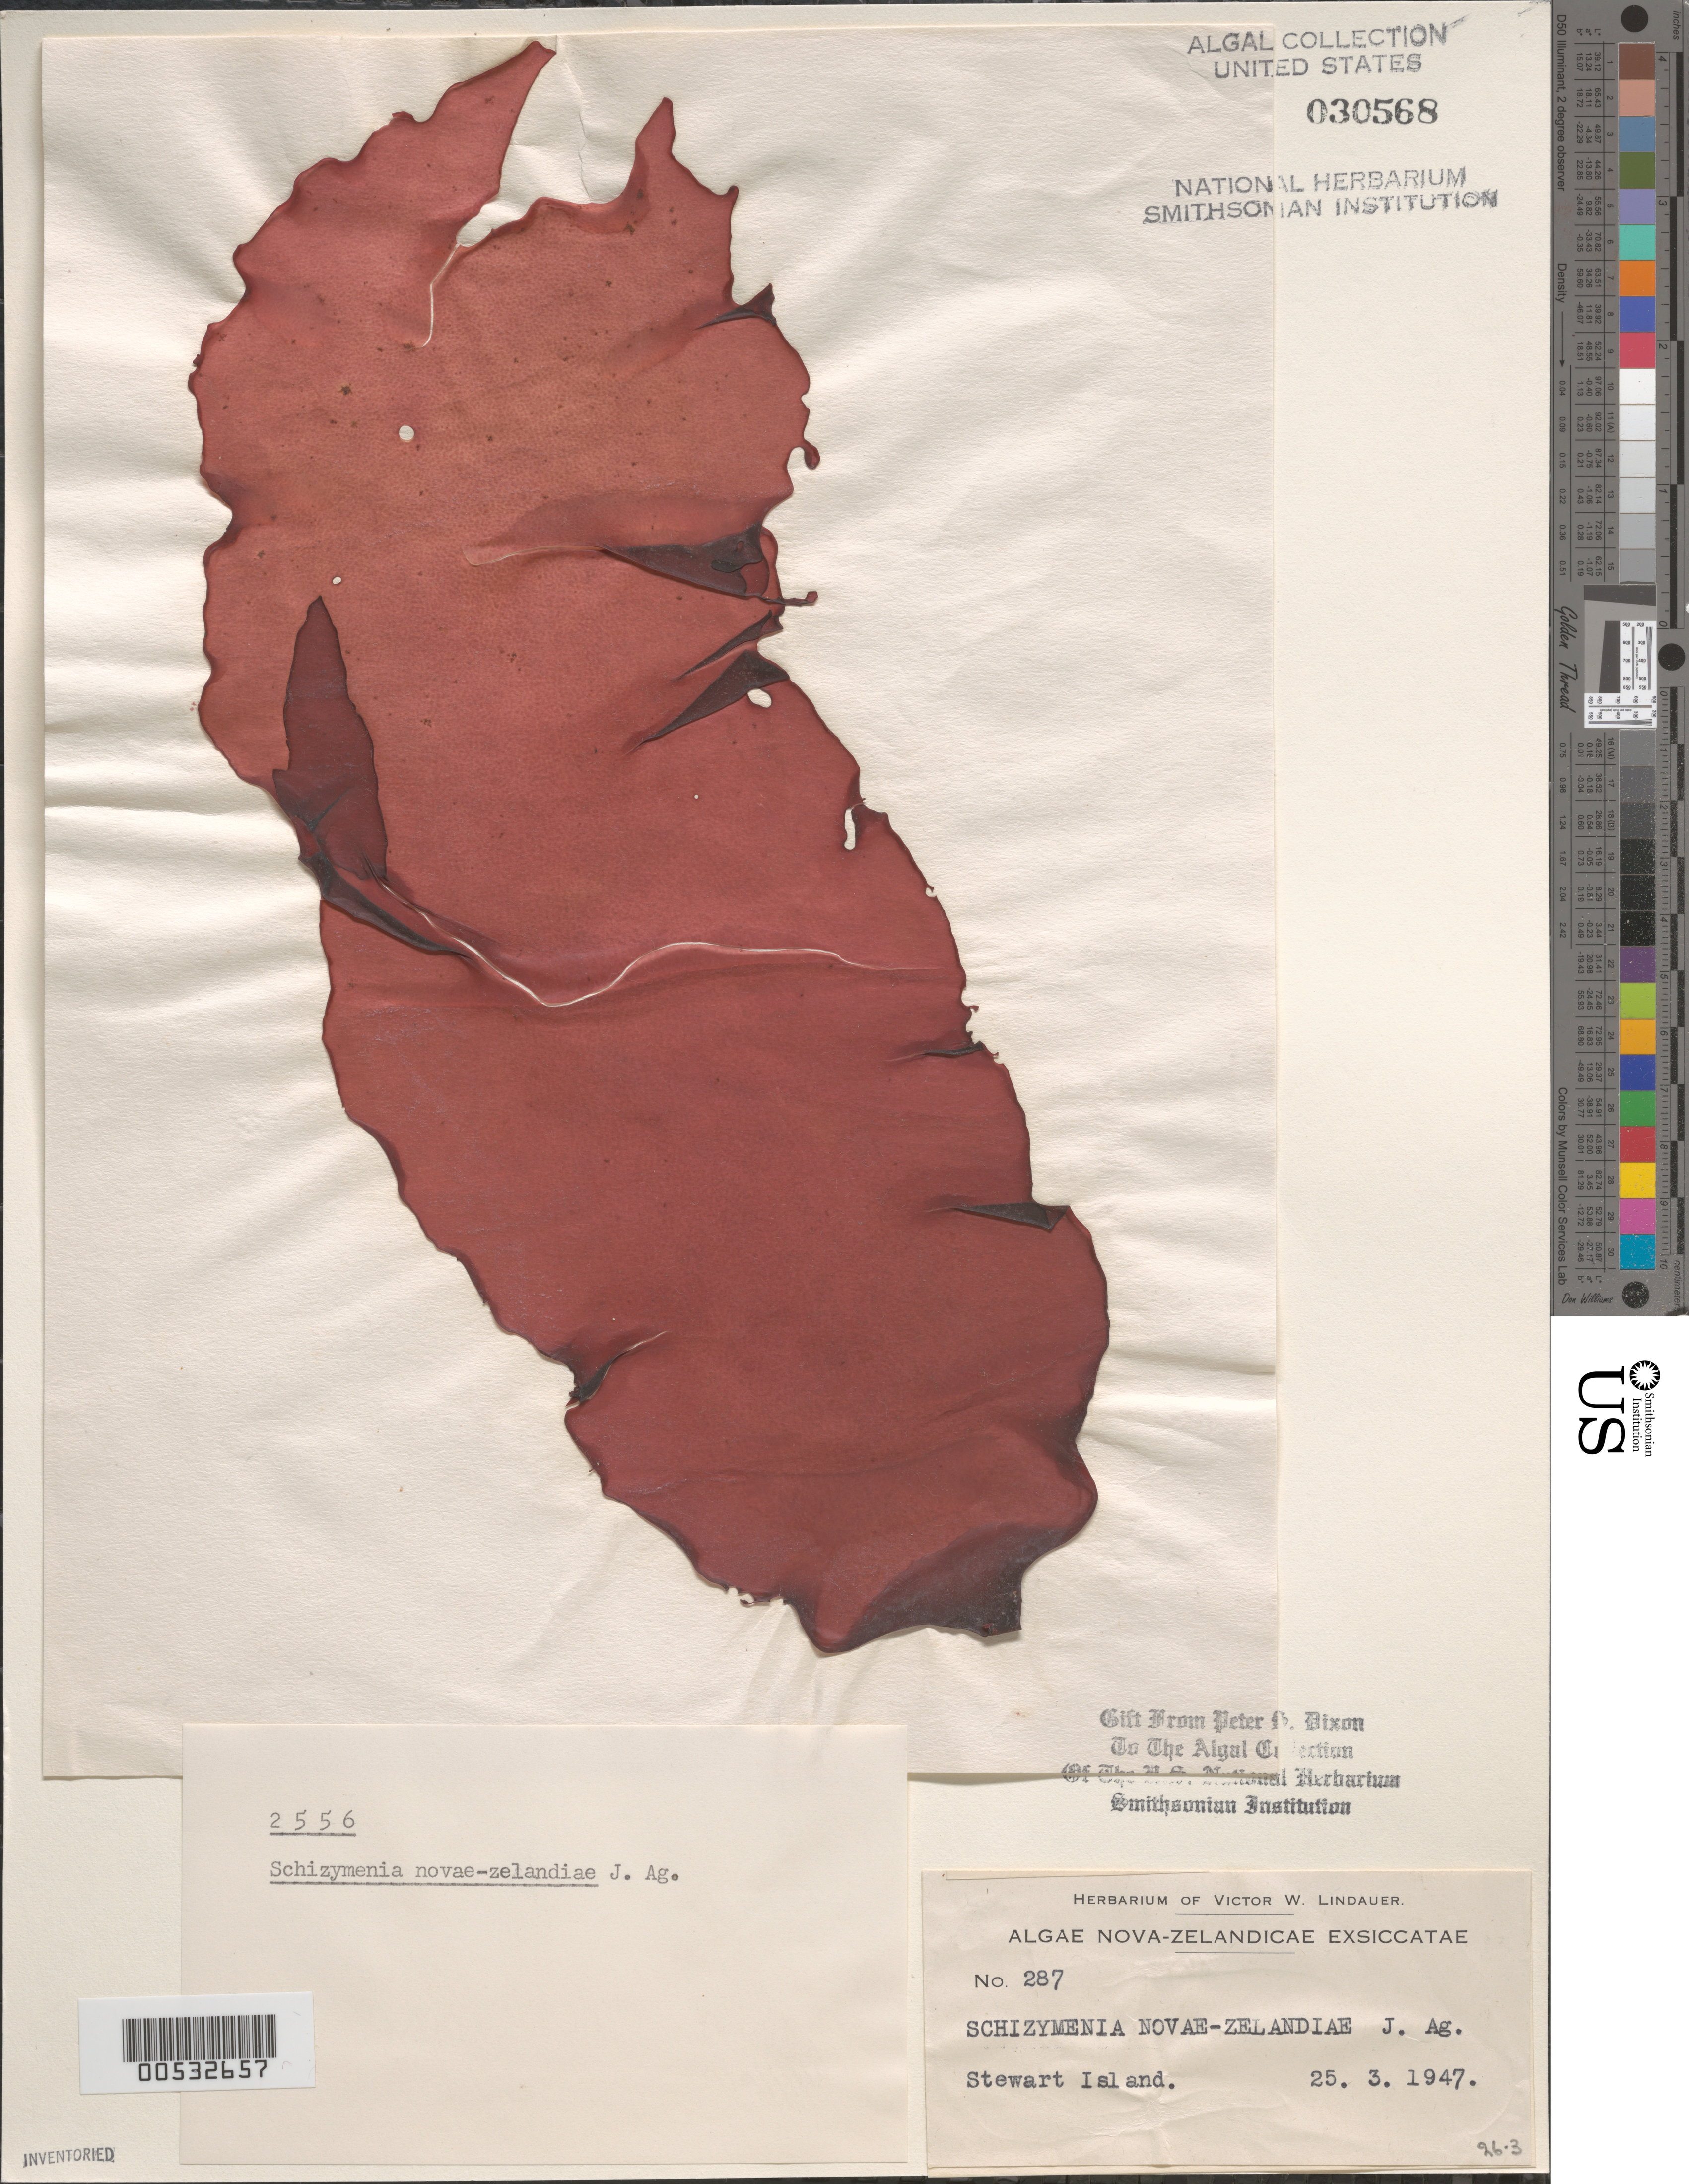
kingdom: Plantae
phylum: Rhodophyta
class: Florideophyceae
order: Nemastomatales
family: Schizymeniaceae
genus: Schizymenia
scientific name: Schizymenia novae-zelandiae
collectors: V. Lindauer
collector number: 287 & PSD 2556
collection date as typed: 25 Mar 1947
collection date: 1947-03-25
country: New Zealand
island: Stewart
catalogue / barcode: US 30568